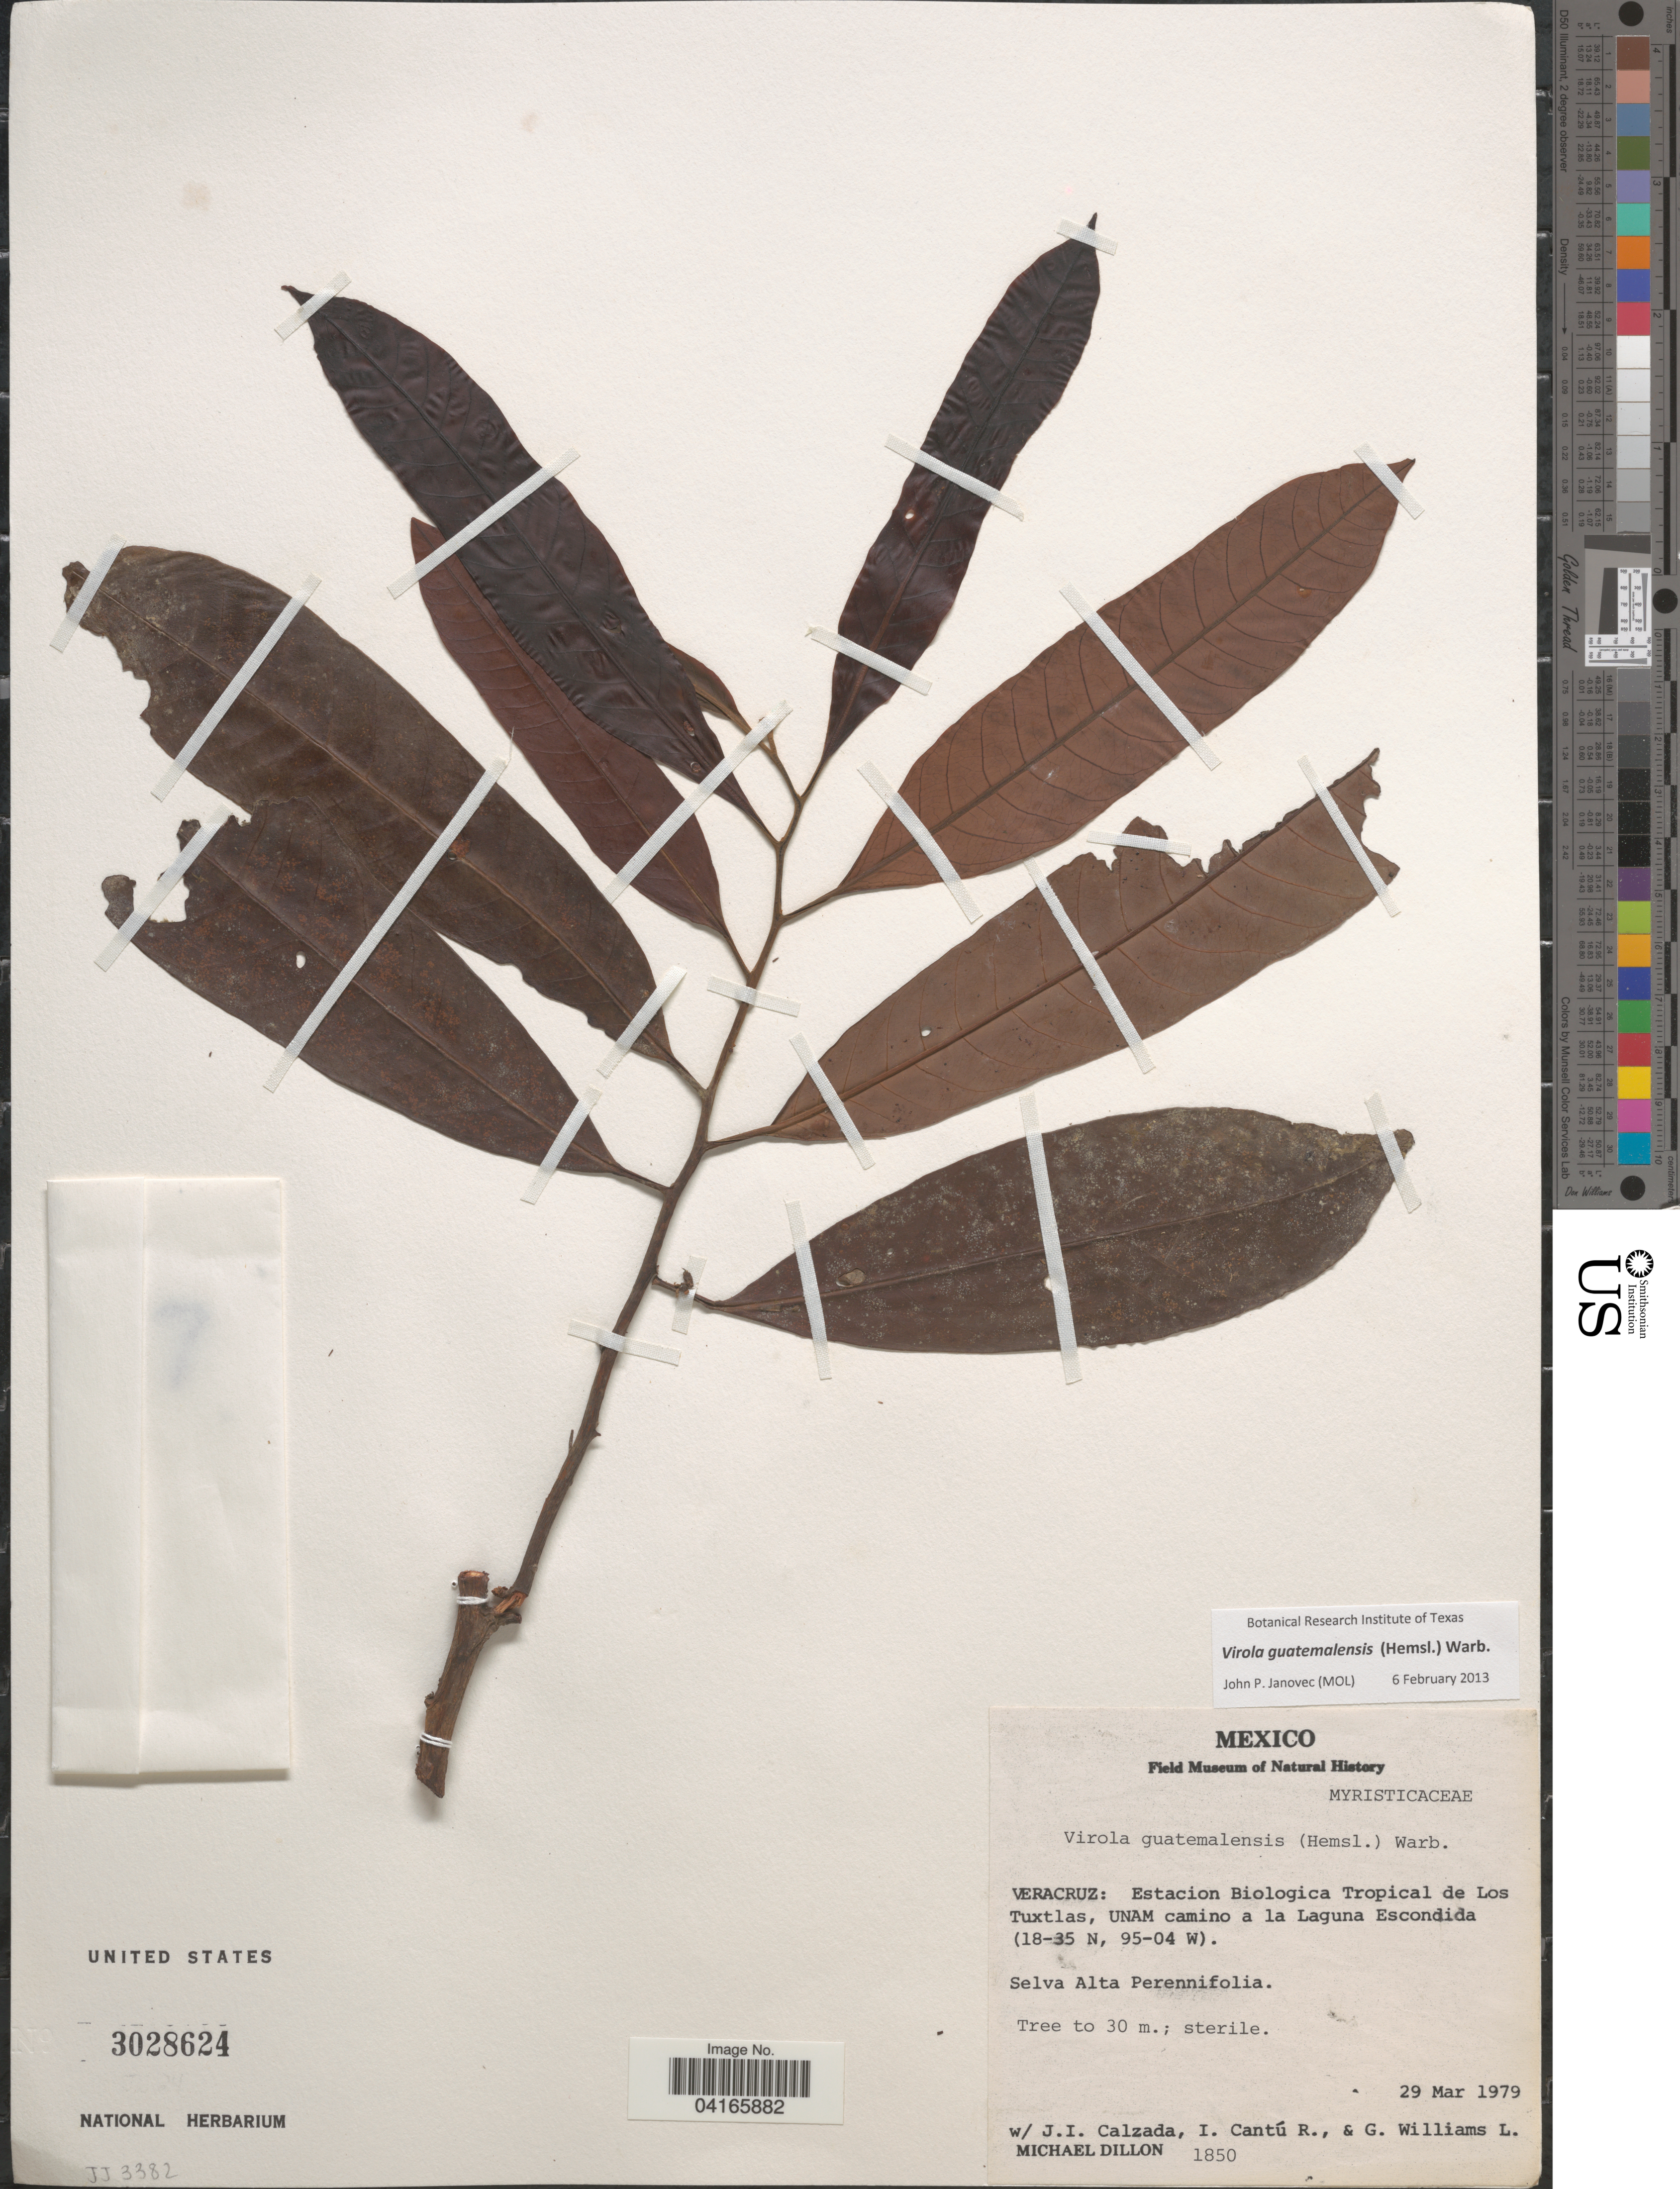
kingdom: Plantae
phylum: Tracheophyta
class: Magnoliopsida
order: Magnoliales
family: Myristicaceae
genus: Virola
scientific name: Virola guatemalensis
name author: (Hemsl.) Warb.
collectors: M. O. Dillon, J. I. Calzada, I. Cantu R. & G. Williams-L.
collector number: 1850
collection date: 1979-03-29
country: Mexico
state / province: Veracruz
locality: Veracruz: Estacion Biologica Tropical de Los Tuxtlas, UNAM camino a la Laguna Escondida.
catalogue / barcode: US 3028624